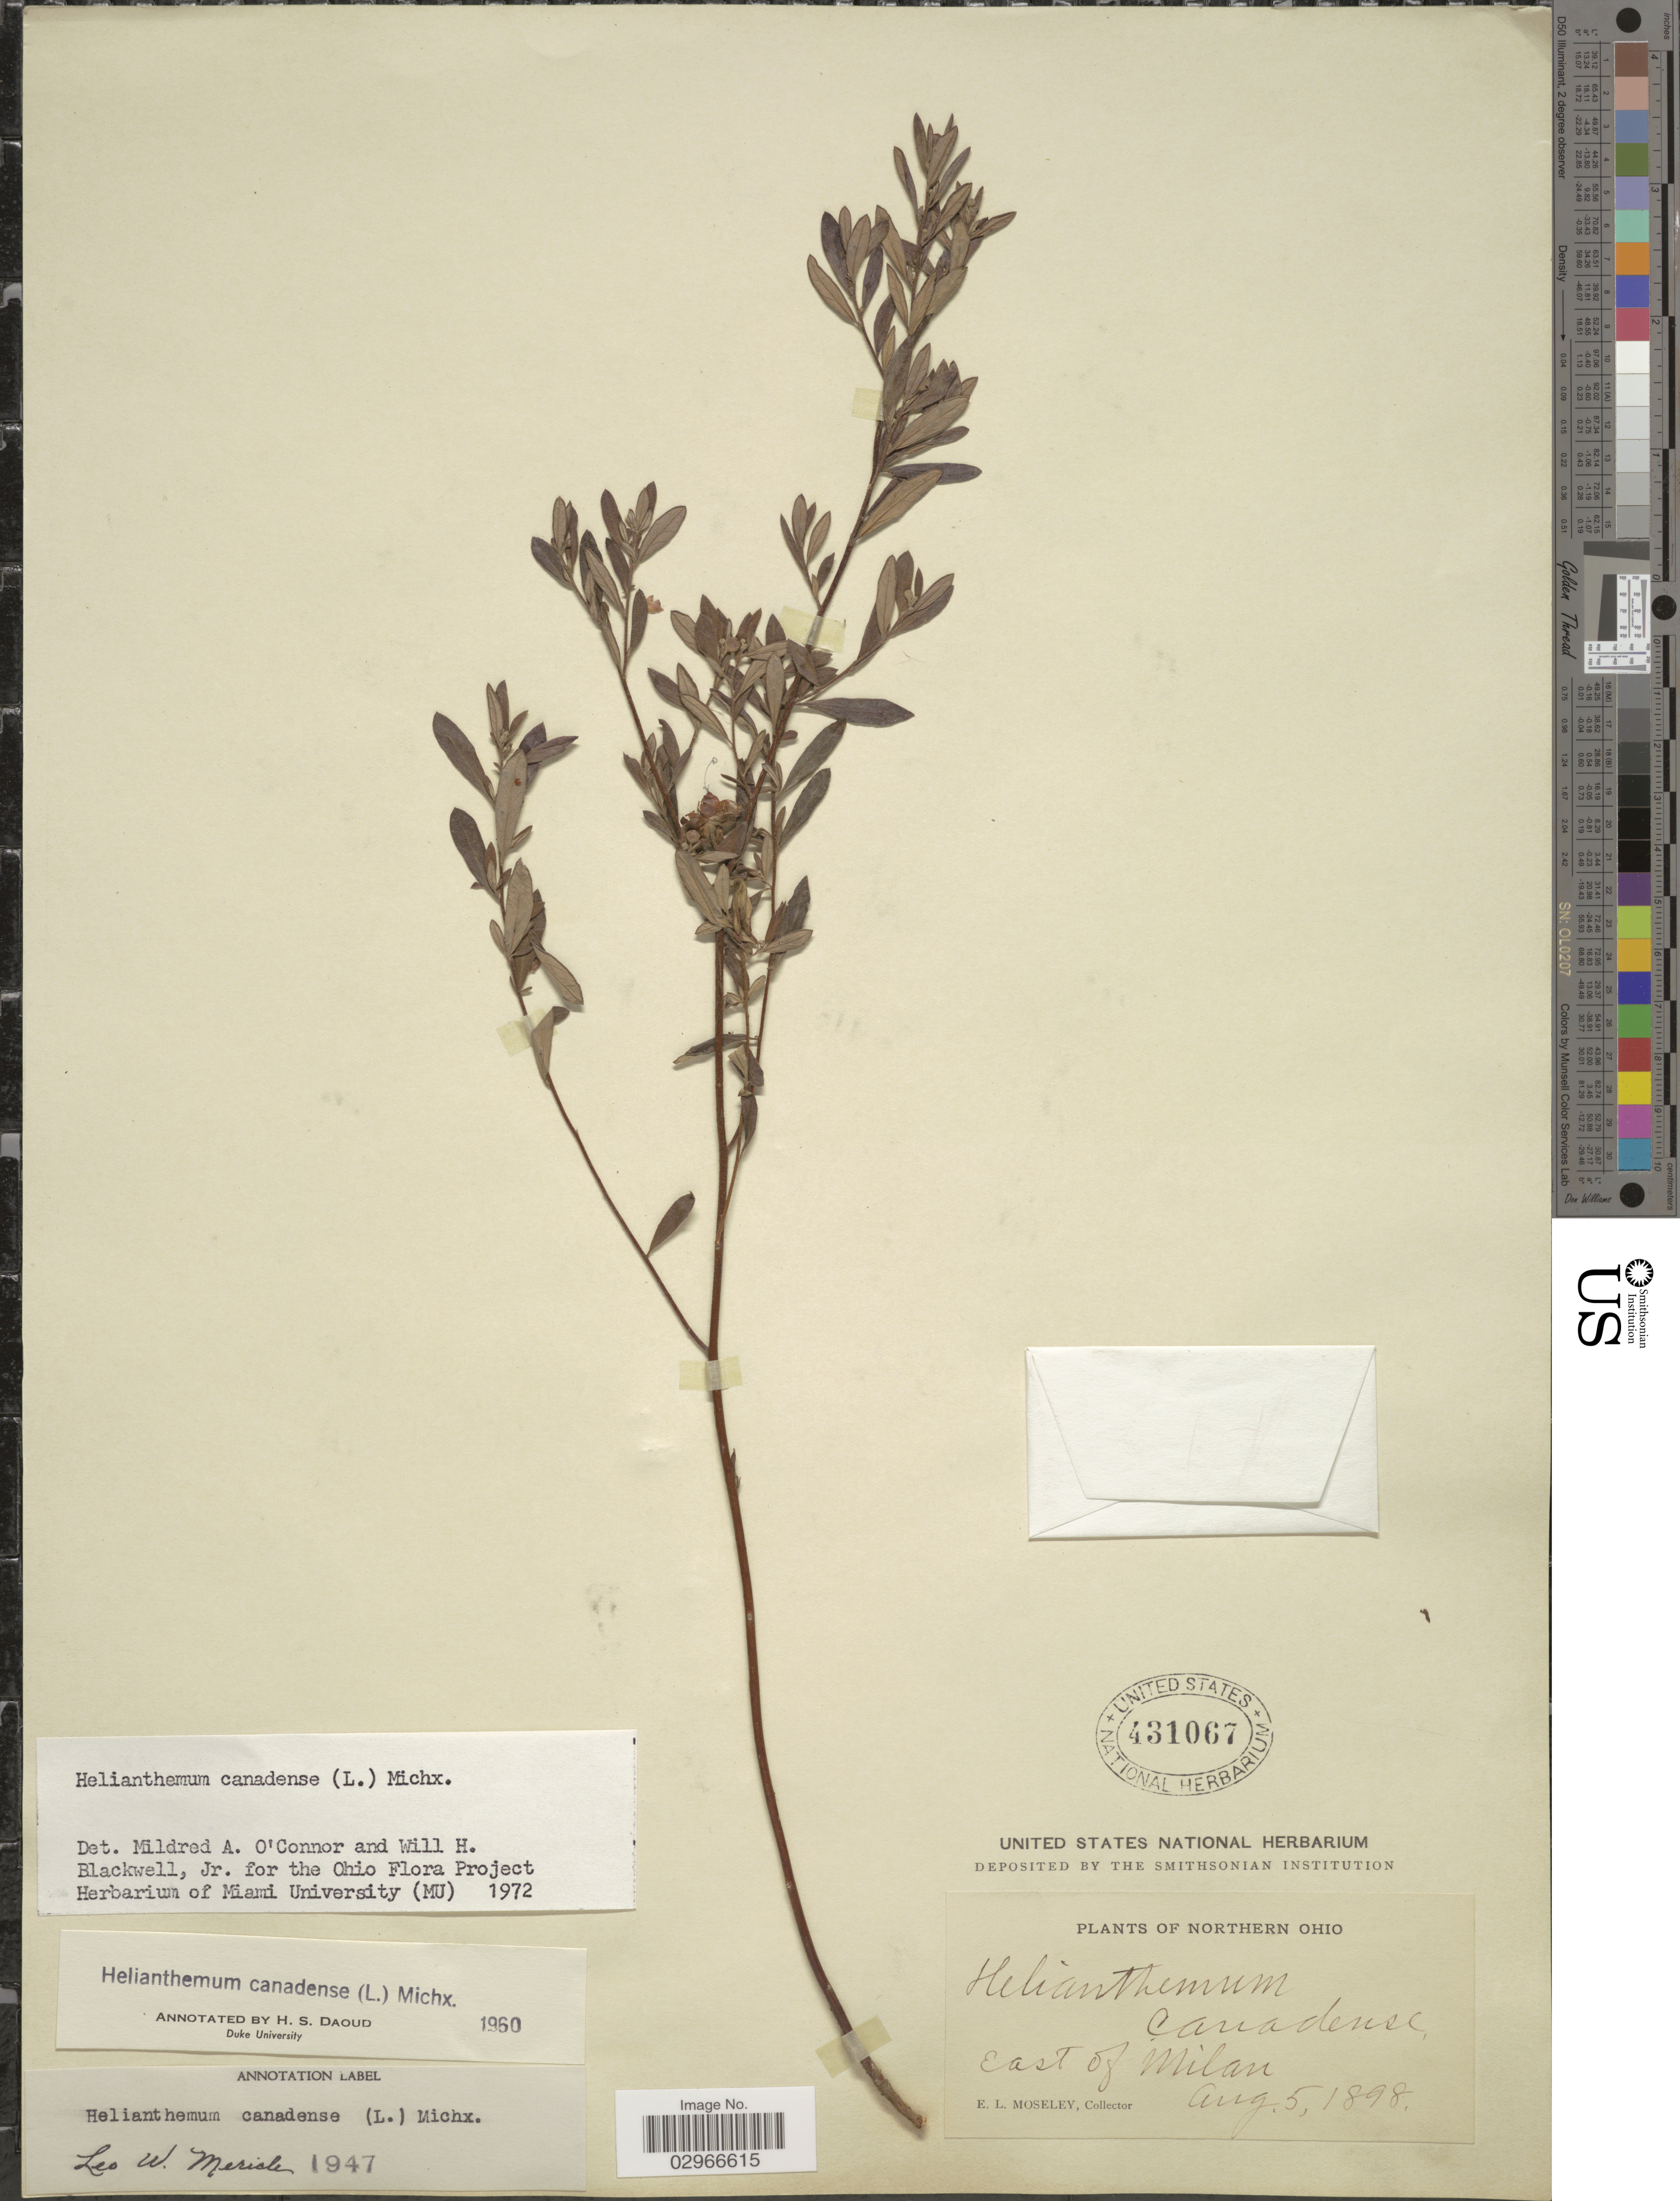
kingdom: Plantae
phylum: Tracheophyta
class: Magnoliopsida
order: Malvales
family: Cistaceae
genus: Helianthemum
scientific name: Helianthemum canadense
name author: (L.) Michx.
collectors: E. Moseley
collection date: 1898-08-05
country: United States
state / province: Ohio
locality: Northern Ohio, East of Milan.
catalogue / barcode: US 431067